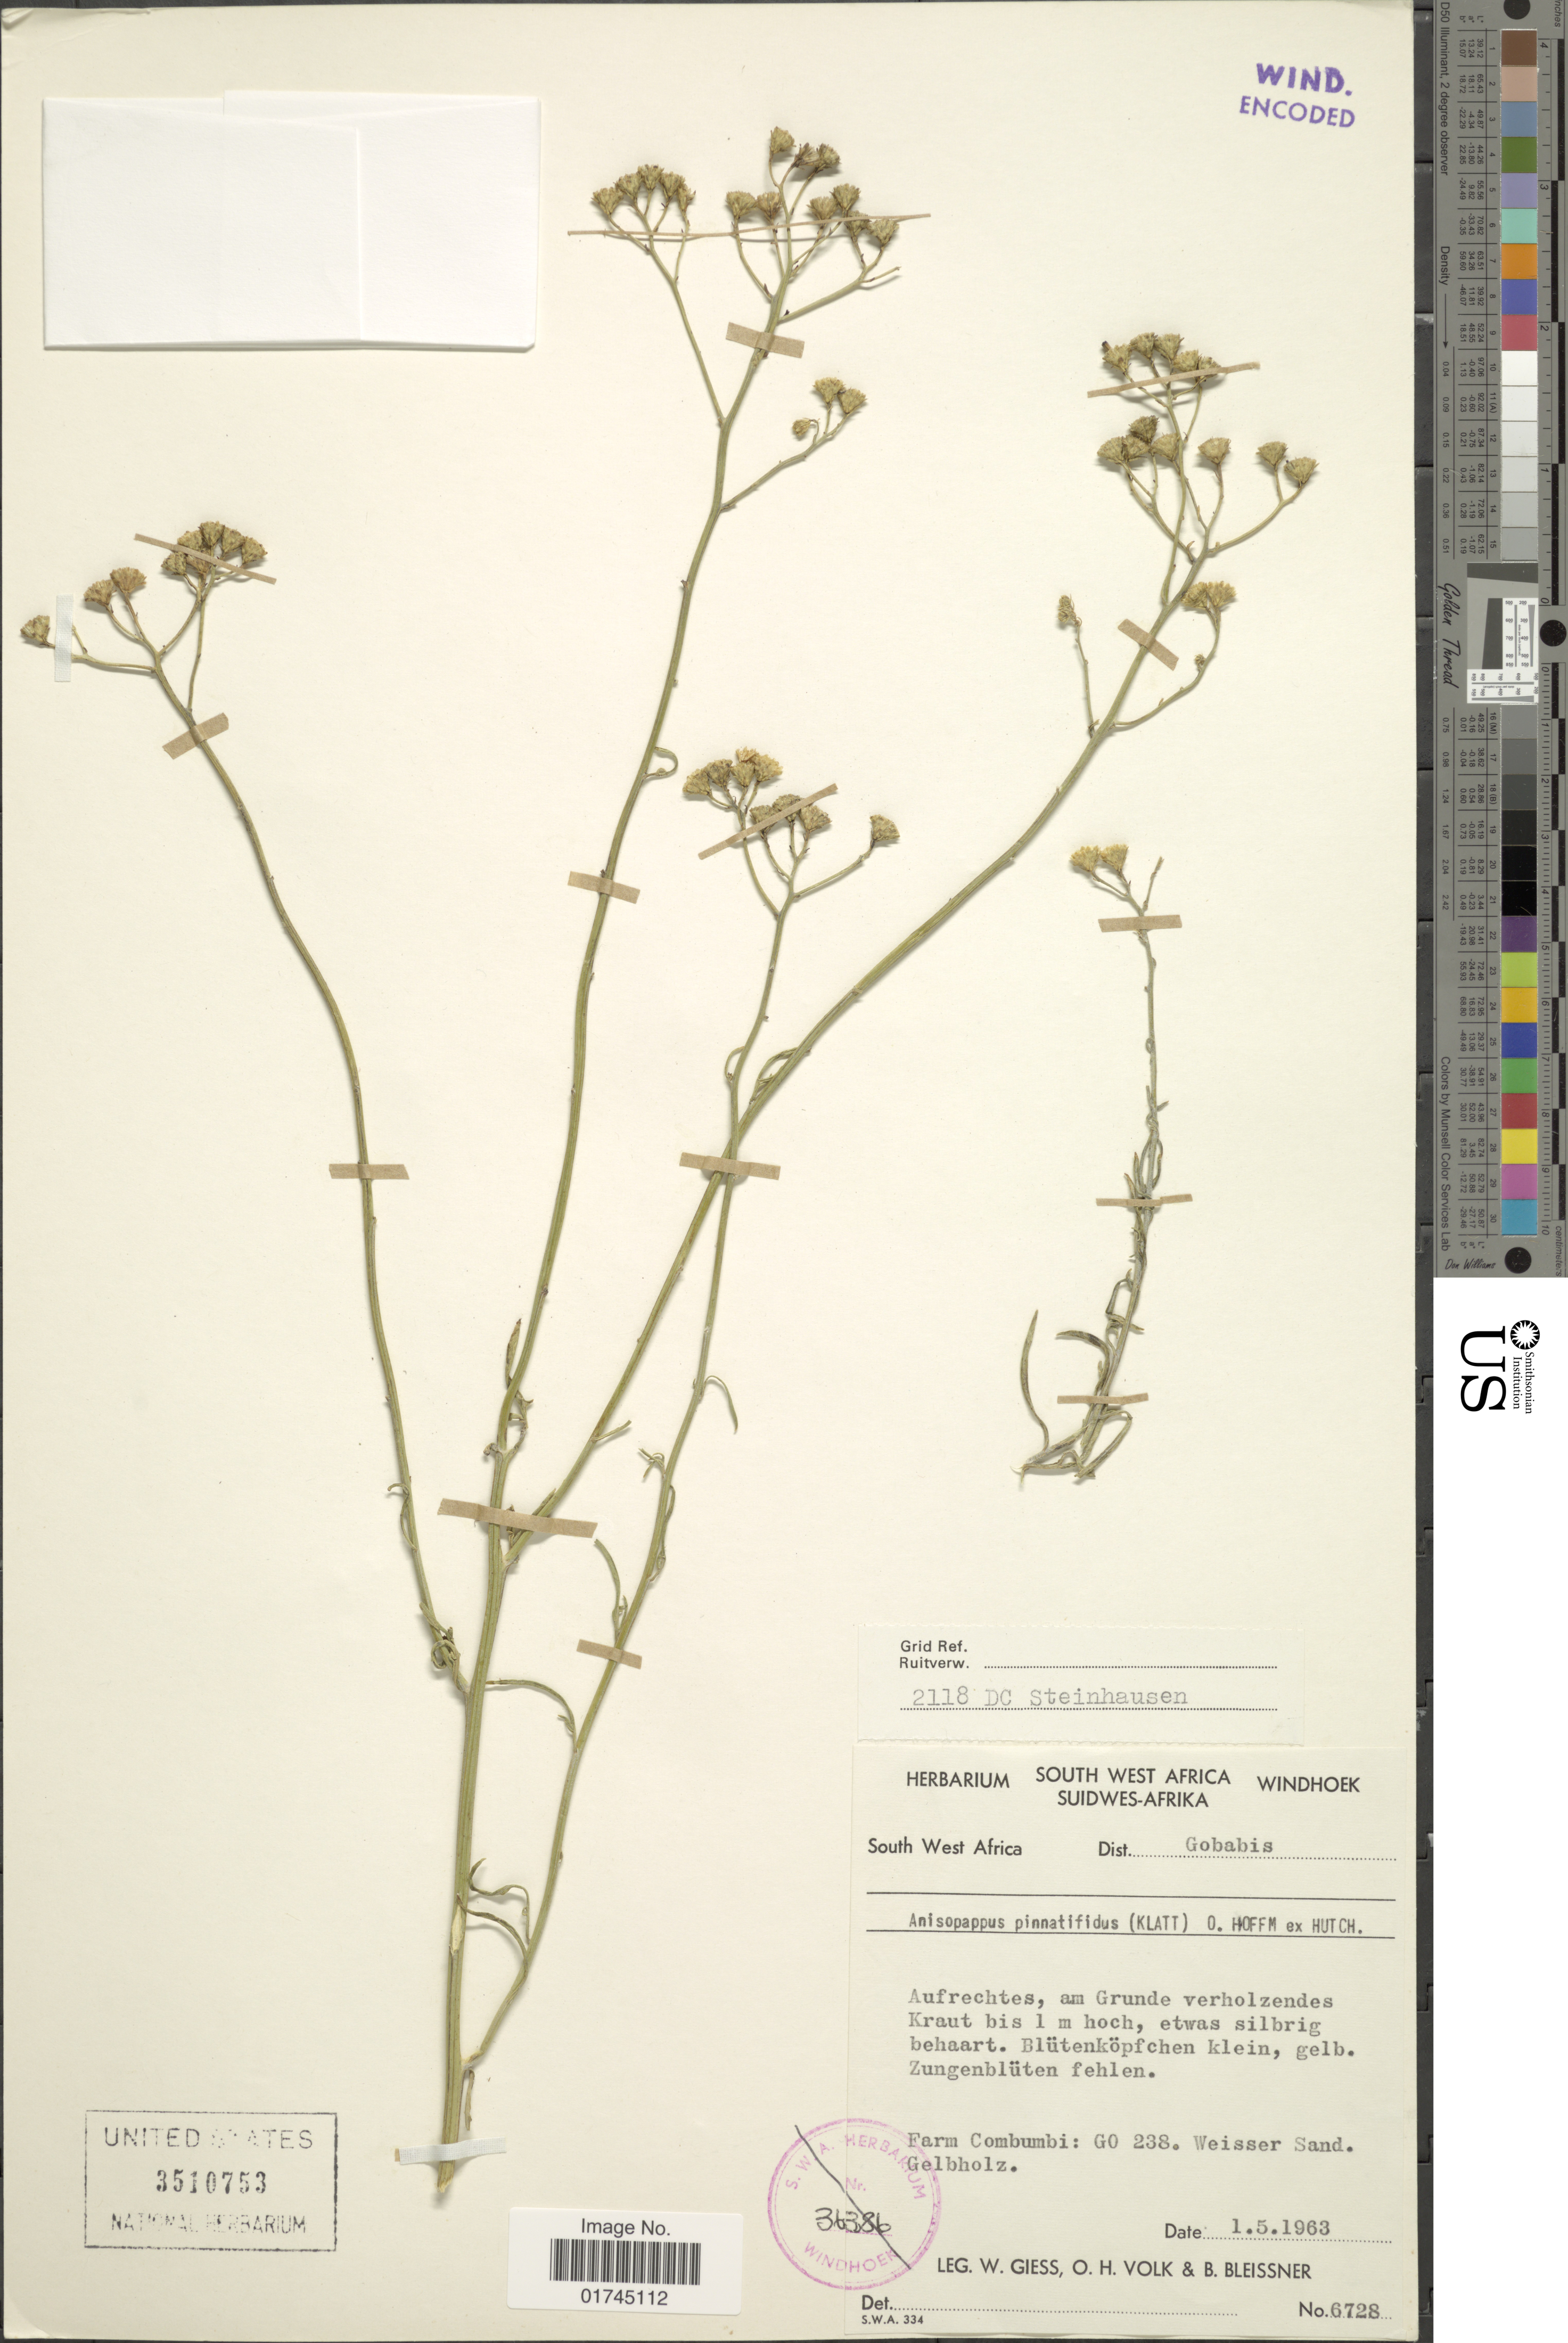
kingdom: Plantae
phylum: Tracheophyta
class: Magnoliopsida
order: Asterales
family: Asteraceae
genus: Anisopappus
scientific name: Anisopappus pinnatifidus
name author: (Klatt) O. Hoffm. ex Hutch.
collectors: W. Giess, O. Volk & B. Bleissner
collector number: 6728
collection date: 1963-05-01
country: Namibia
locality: South West Africa, Dist. Gobabis, Aufrechtes, am Grunde verholzendes Kraut bis, Blütenköpfchen klein, Zungenblüten fehlen, Farm Combumbi: GO 238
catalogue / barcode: US 3510753